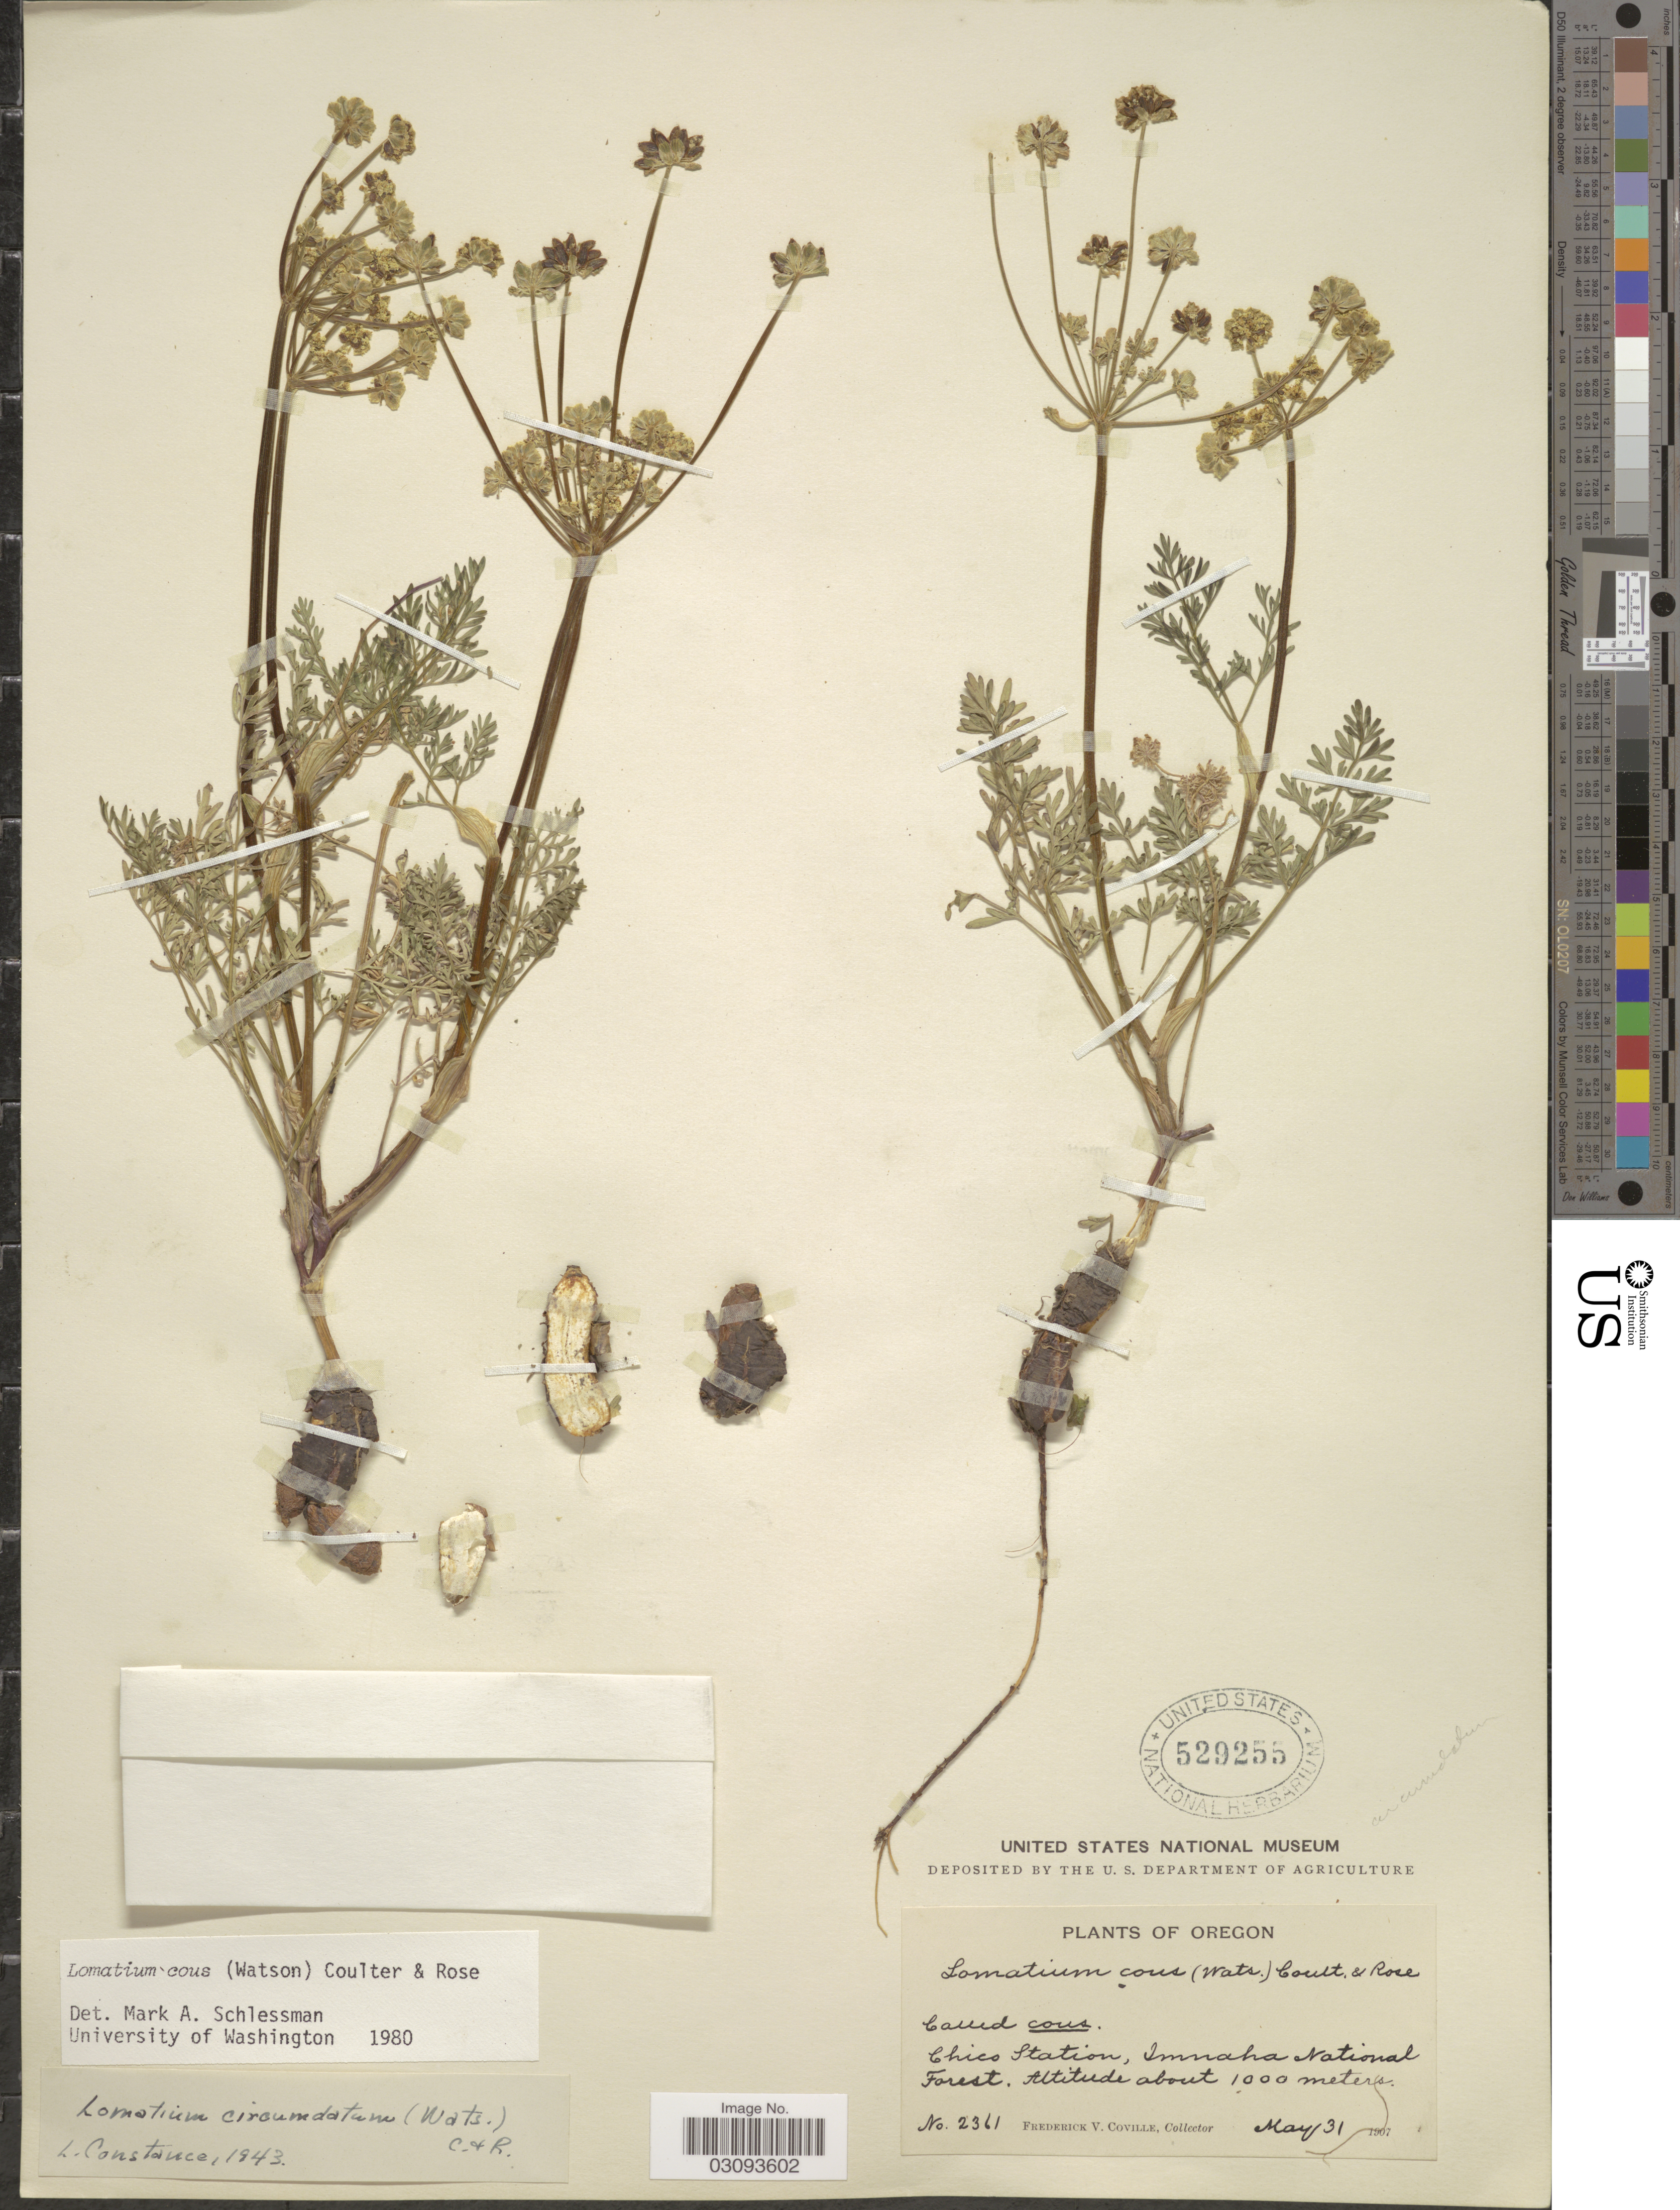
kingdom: Plantae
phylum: Tracheophyta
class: Magnoliopsida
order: Apiales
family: Apiaceae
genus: Lomatium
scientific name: Lomatium cous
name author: (S. Watson) J.M. Coult. & Rose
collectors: F. V. Coville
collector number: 2361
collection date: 1907-05-31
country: United States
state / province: Oregon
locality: Chico Station, Imnaha National Forest.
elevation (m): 1000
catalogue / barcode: US 529255